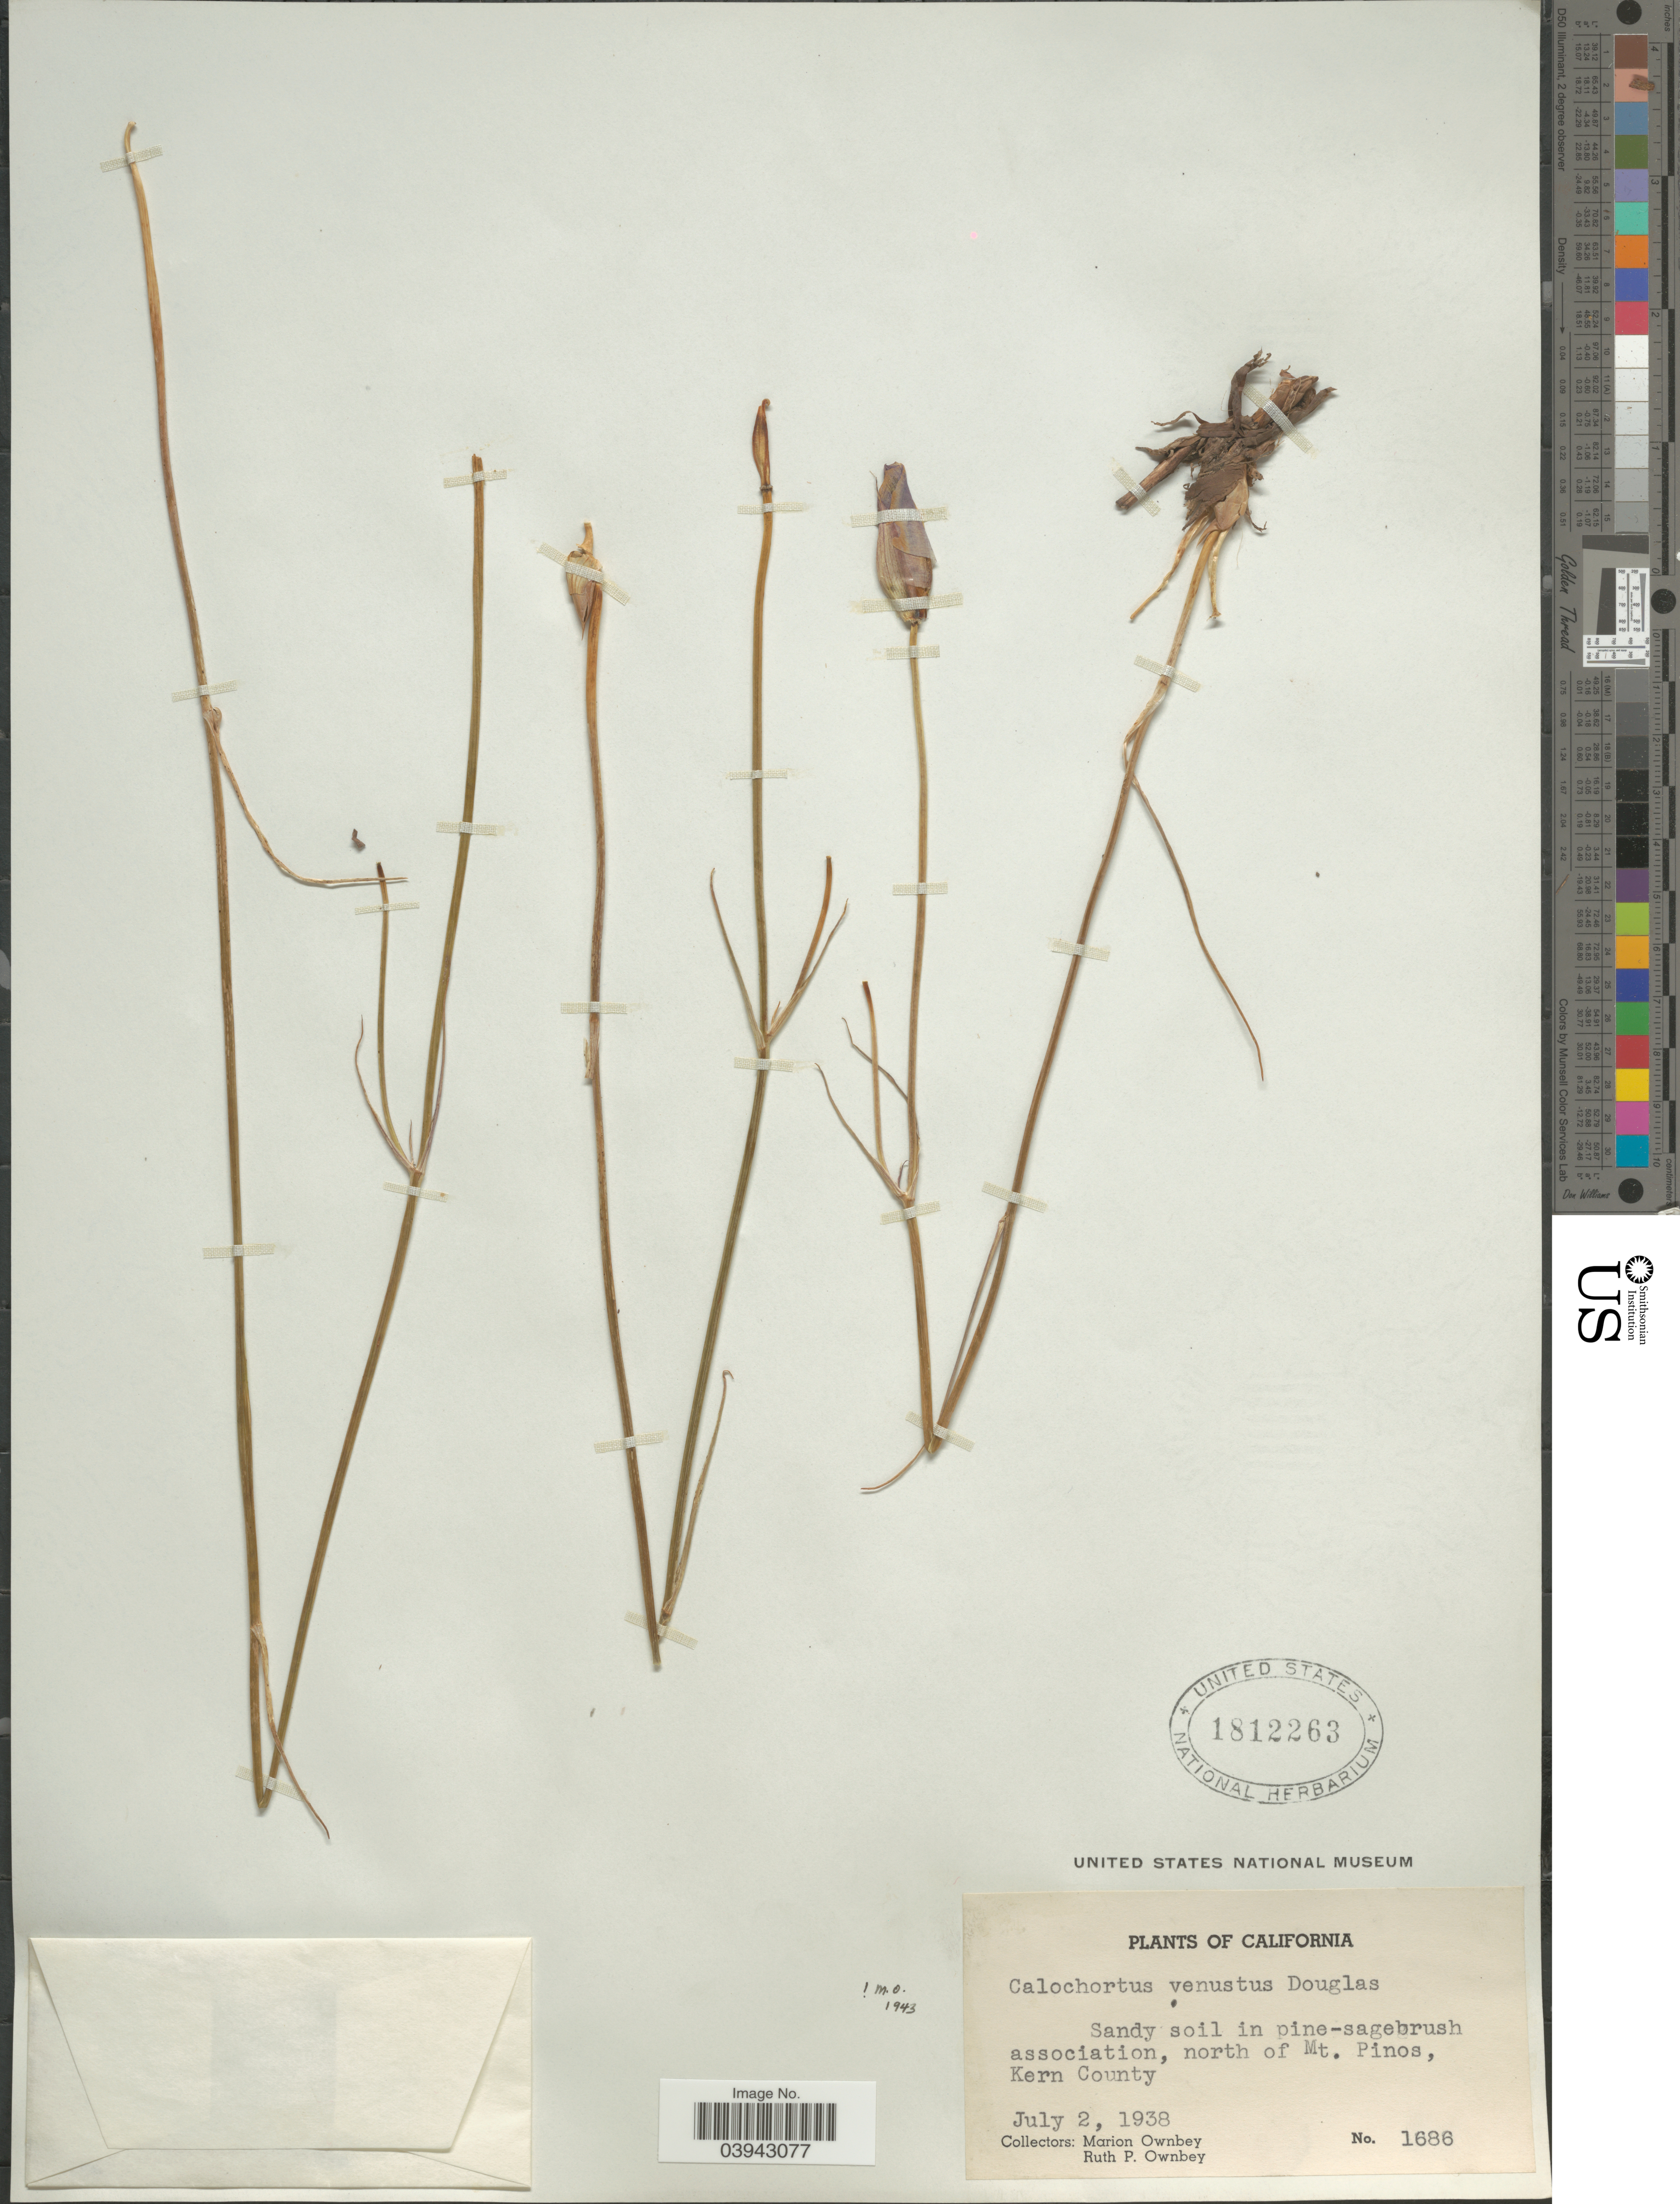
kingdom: Plantae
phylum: Tracheophyta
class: Liliopsida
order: Liliales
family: Liliaceae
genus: Calochortus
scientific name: Calochortus venustus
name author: Douglas ex Benth.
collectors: M. Ownbey & R. Ownbey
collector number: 1686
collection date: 1938-07-02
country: United States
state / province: California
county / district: Kern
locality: Sandy soil in pine-sagebrush association, north of Mt. Pinos, Kern County.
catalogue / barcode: US 1812263